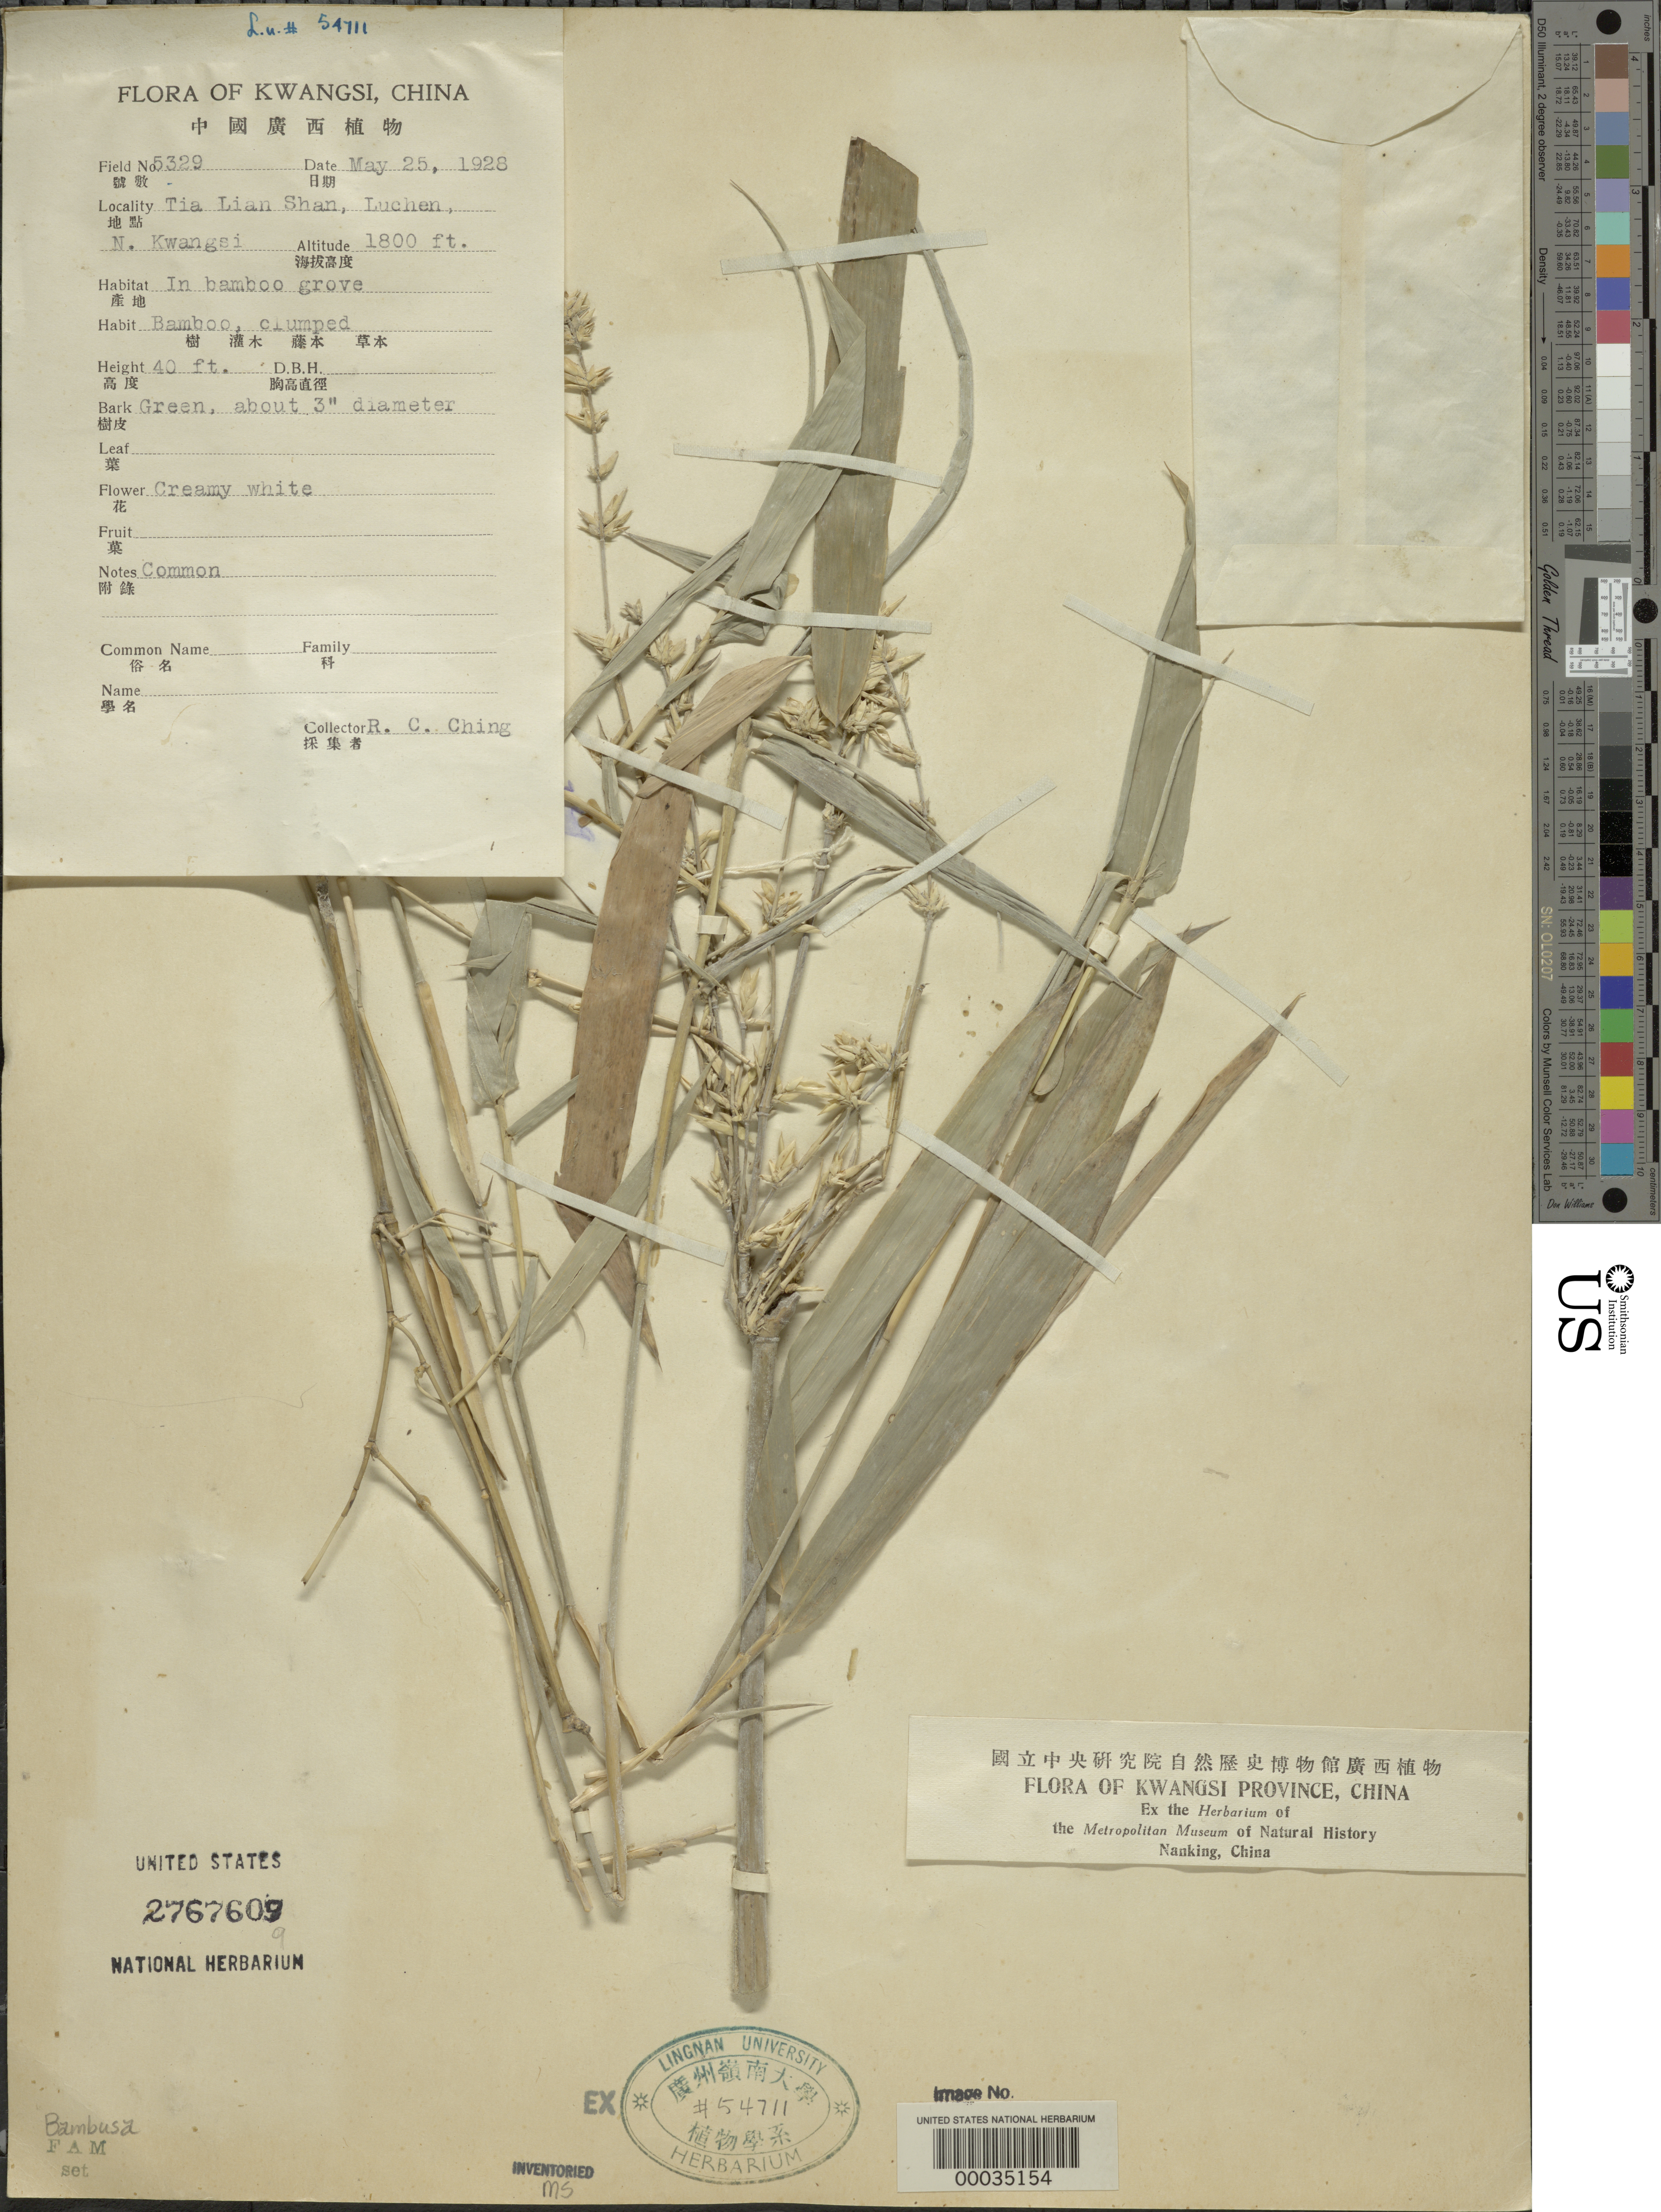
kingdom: Plantae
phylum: Tracheophyta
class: Liliopsida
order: Poales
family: Poaceae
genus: Bambusa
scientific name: Bambusa sp.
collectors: R. C. Ching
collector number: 5329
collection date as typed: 25 May 1928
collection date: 1928-05-25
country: China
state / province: Jiangxi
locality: Tia lian shan, luchen, n. kwangsi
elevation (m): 549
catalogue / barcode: US 2767609